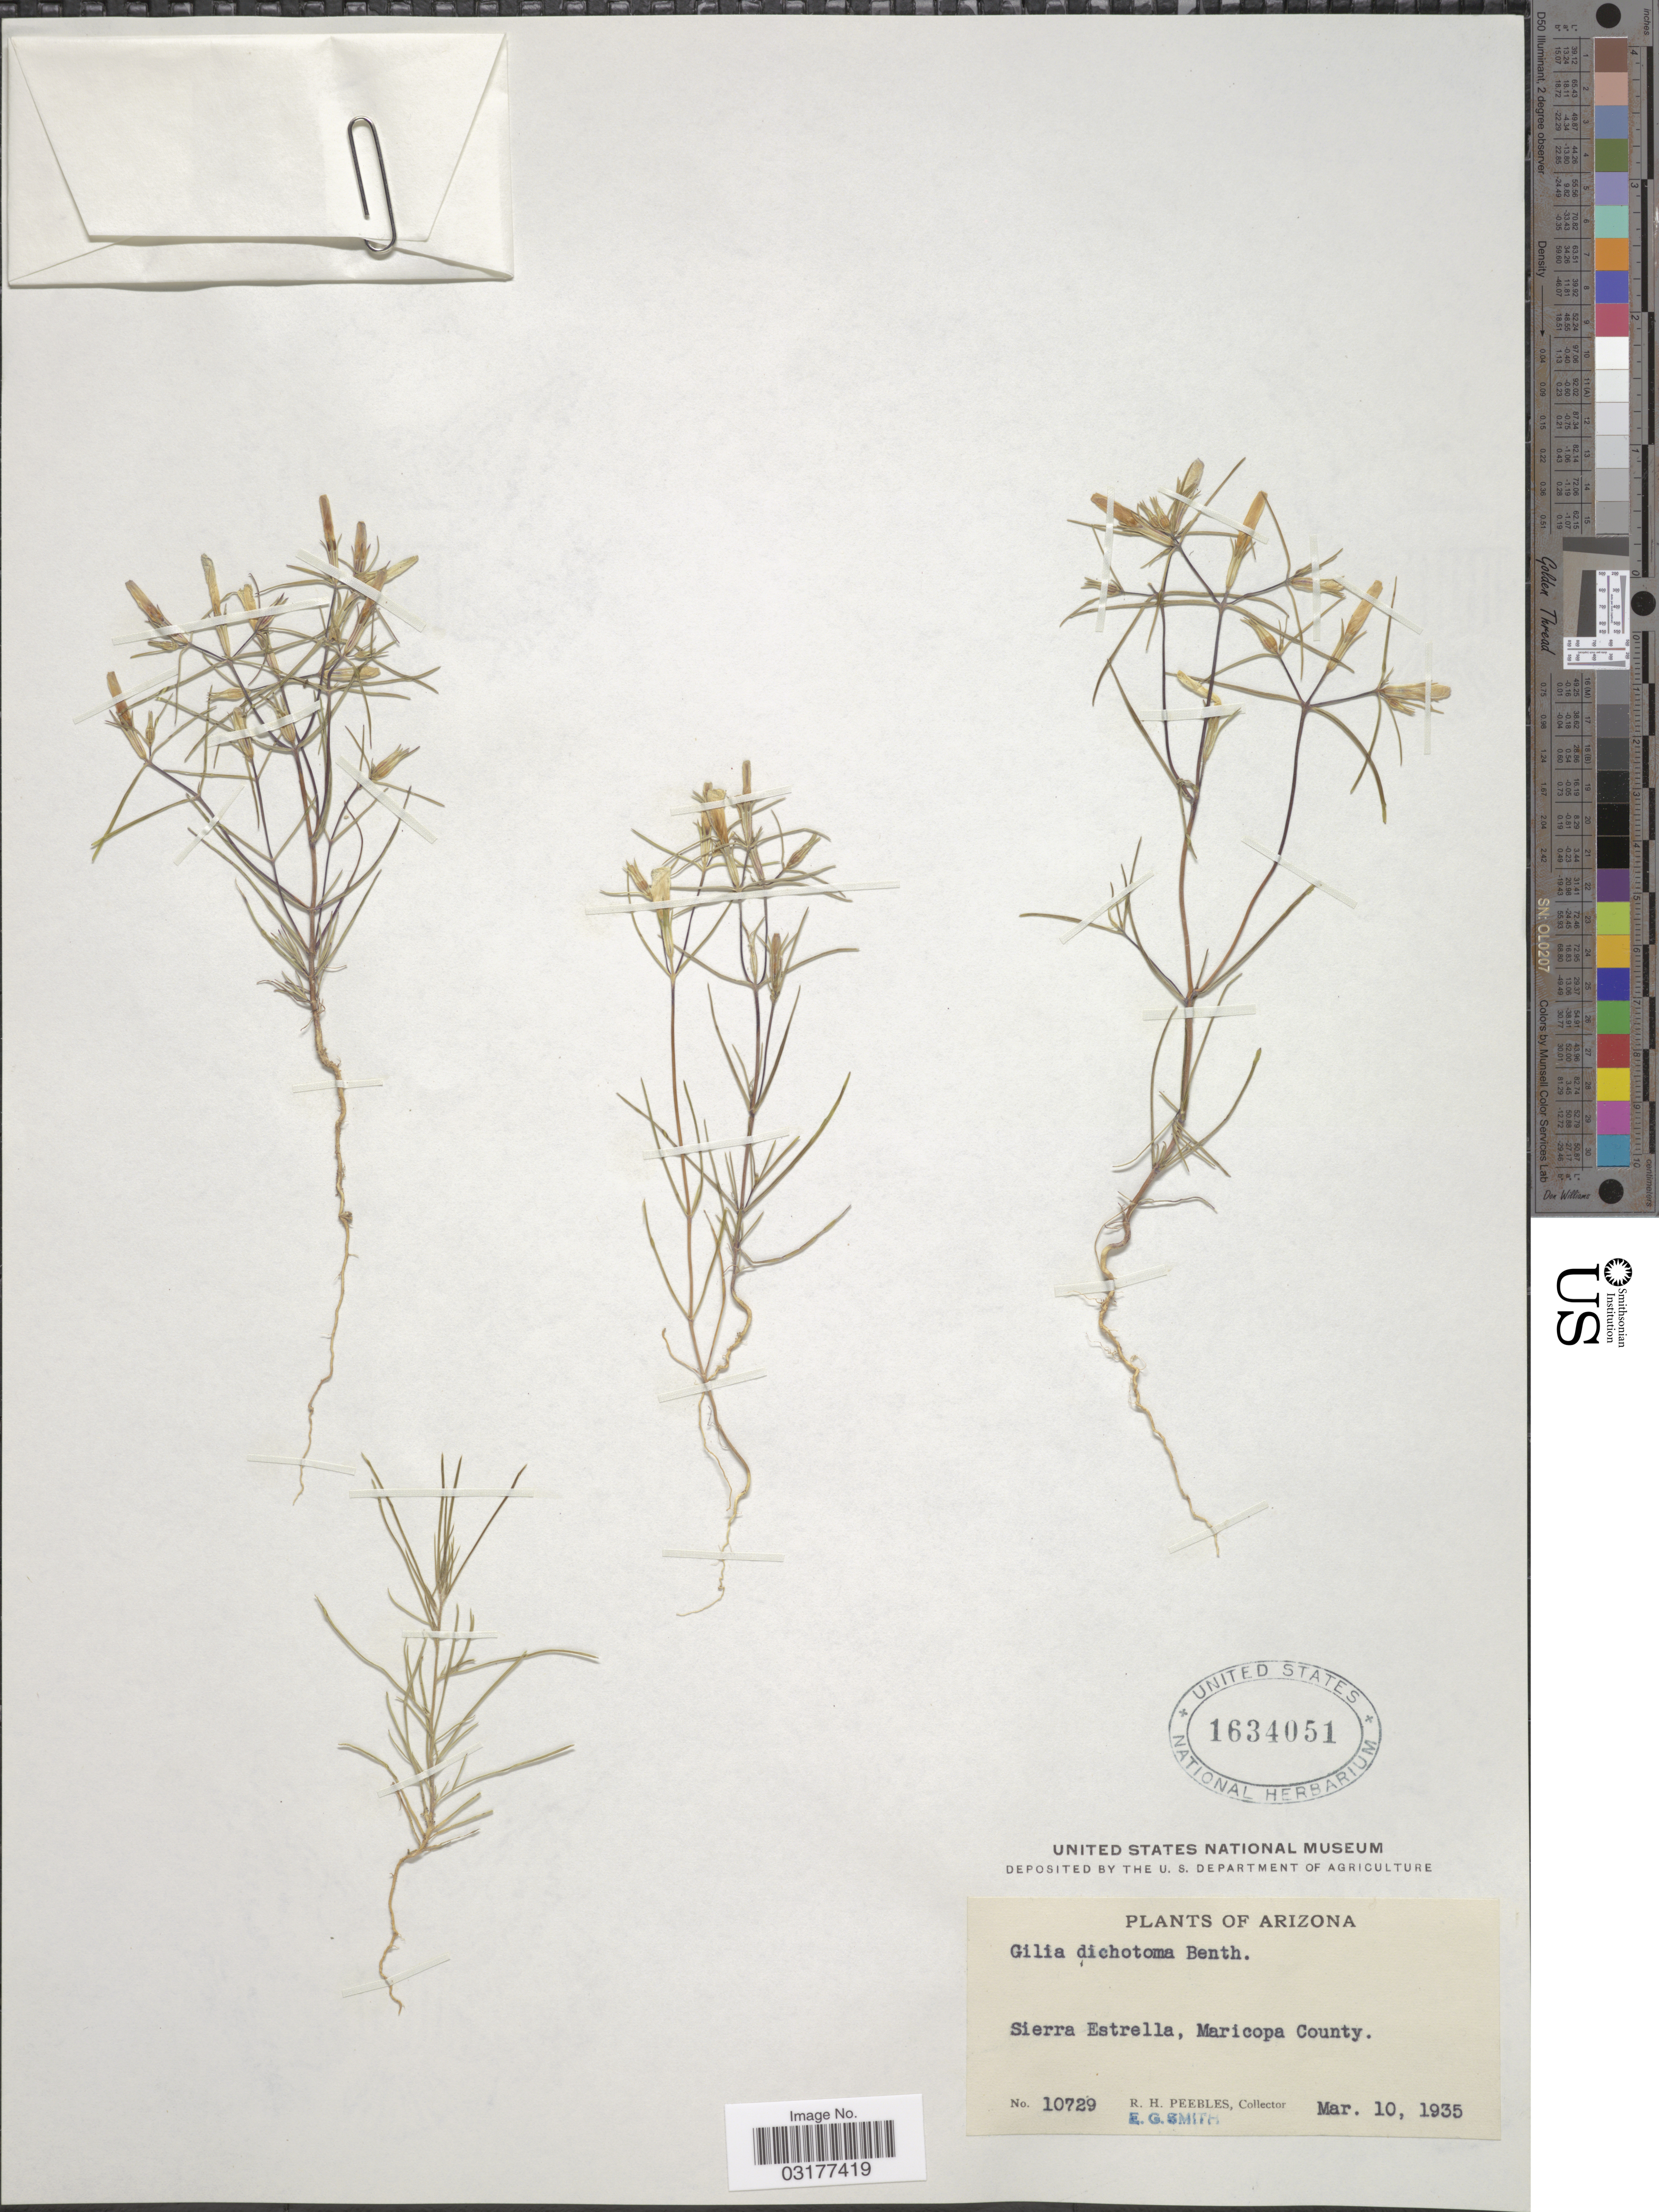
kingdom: Plantae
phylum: Tracheophyta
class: Magnoliopsida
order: Ericales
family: Polemoniaceae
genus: Linanthus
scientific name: Linanthus dichotomus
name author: Benth.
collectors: R. H. Peebles & E. G. Smith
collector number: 10729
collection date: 1935-03-10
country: United States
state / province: Arizona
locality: Sierra Estrella, Maricopa County.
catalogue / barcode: US 1634051